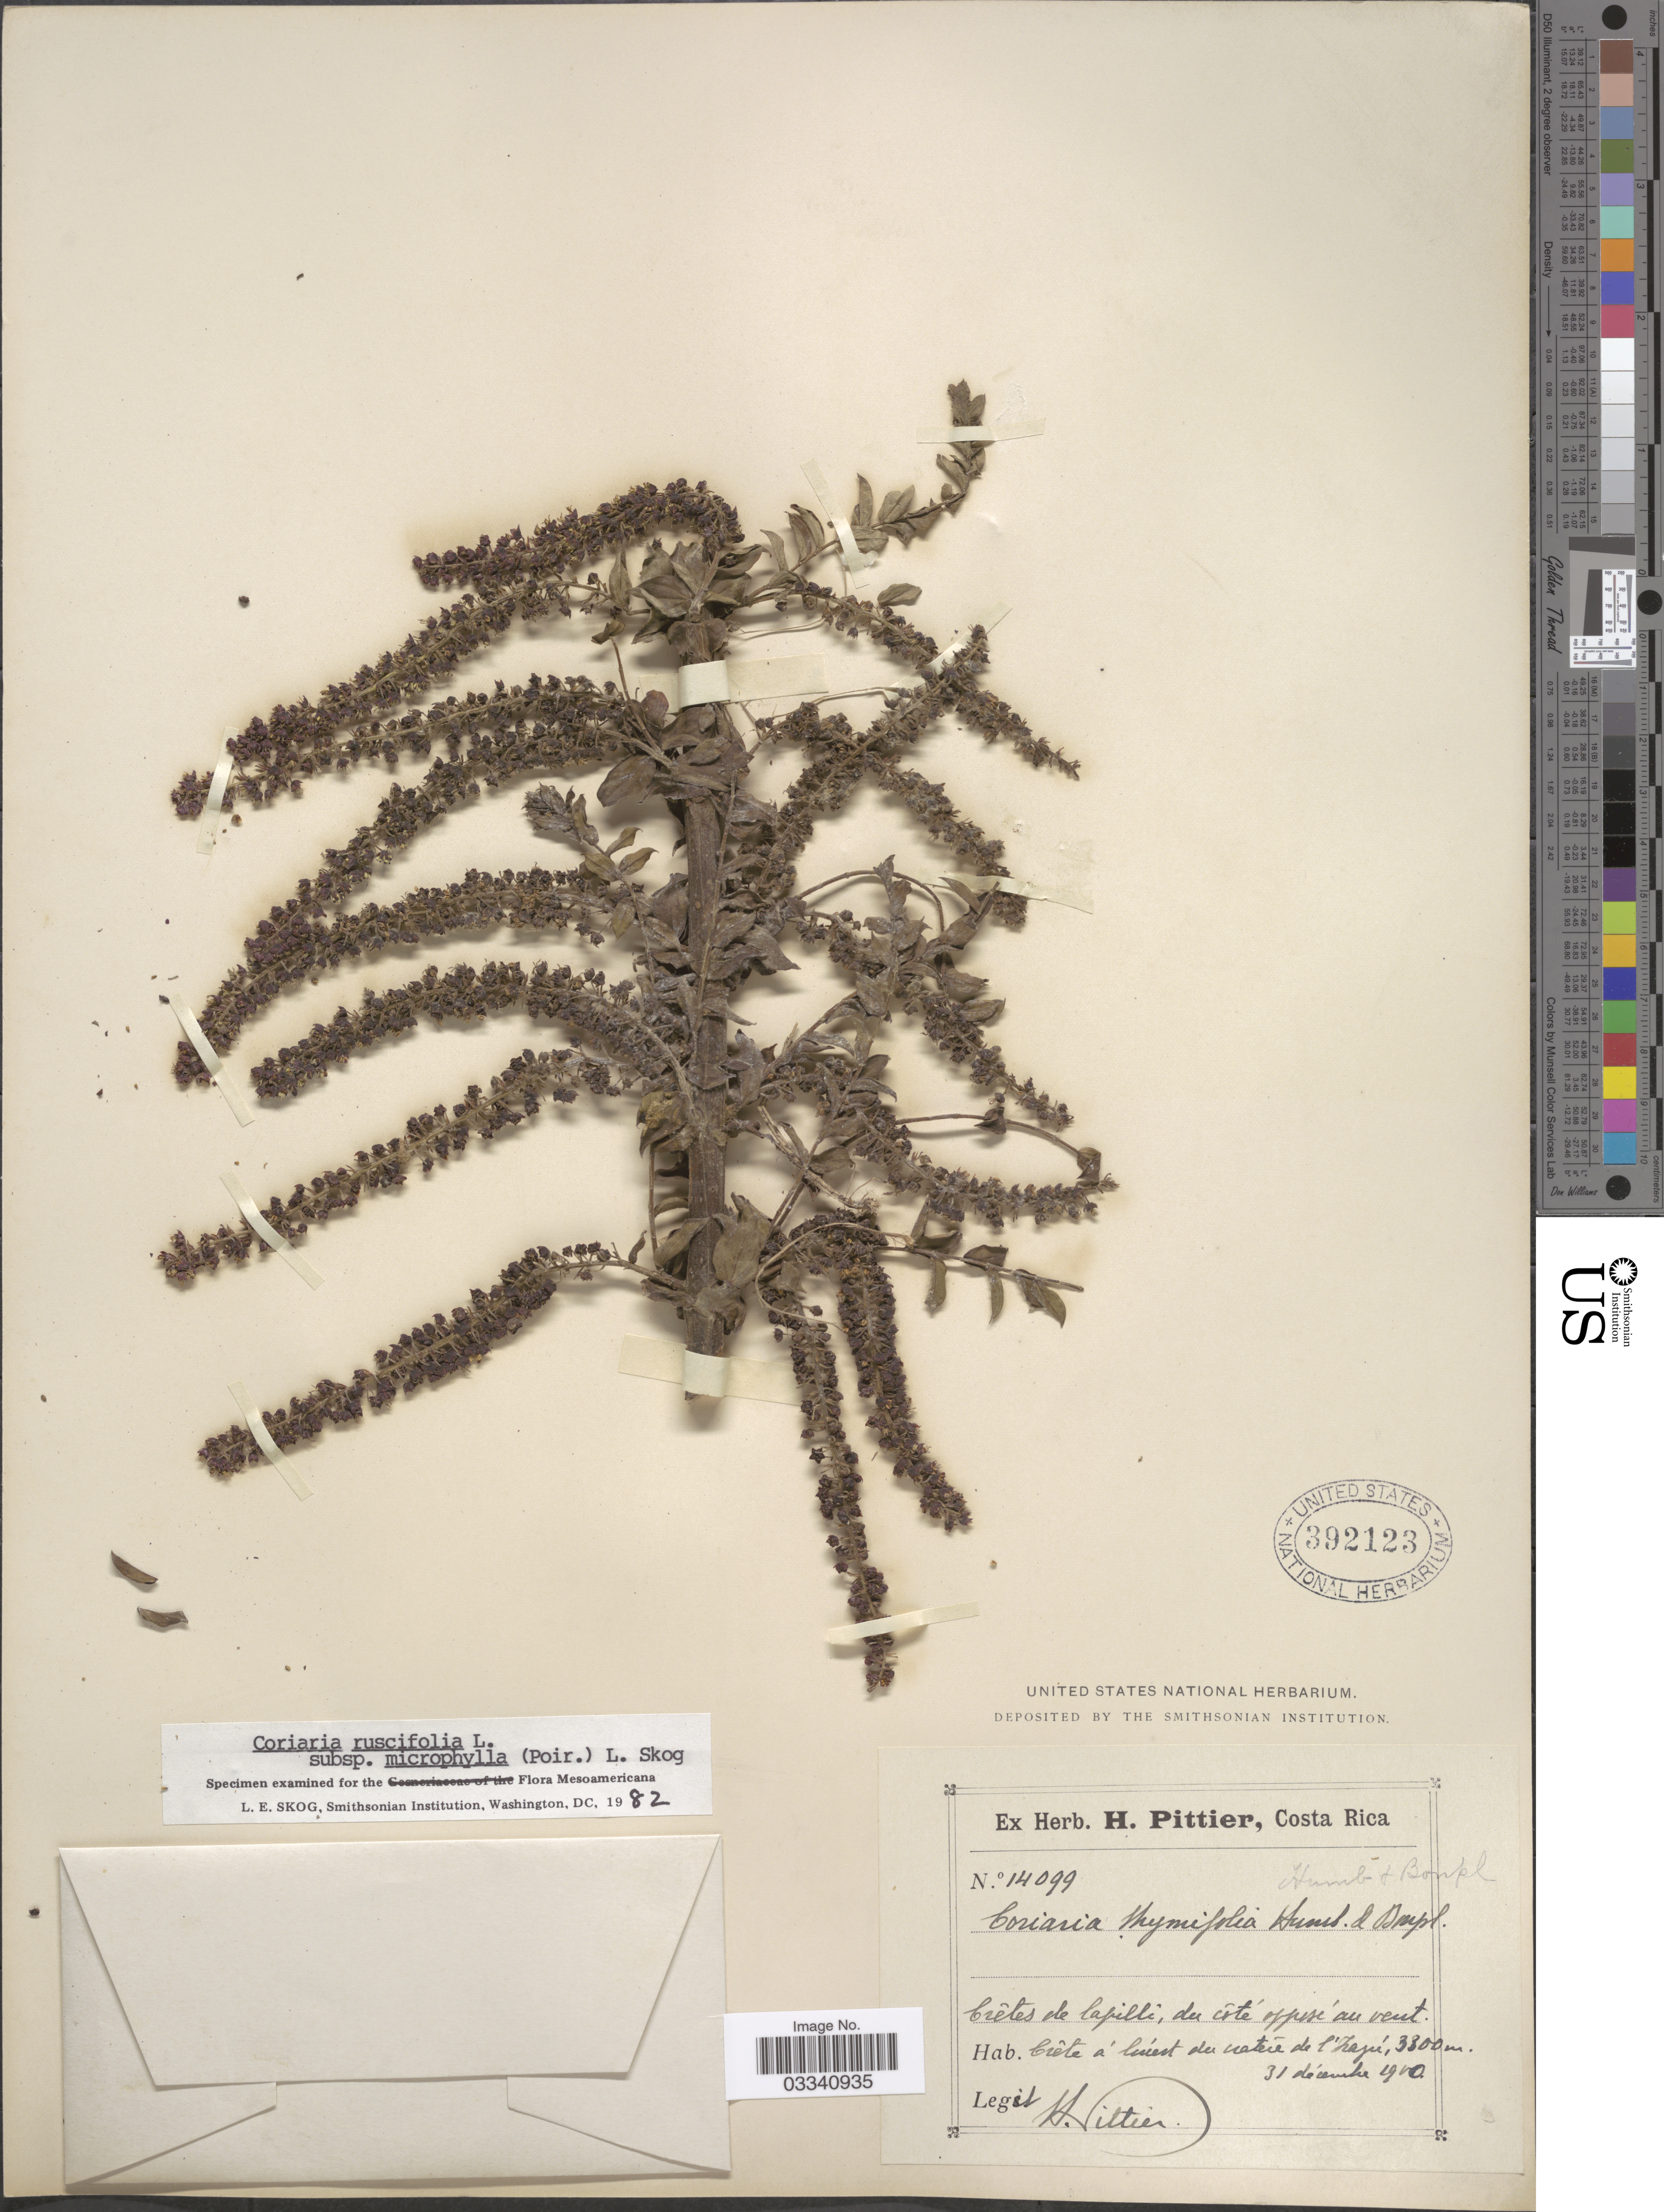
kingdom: Plantae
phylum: Tracheophyta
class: Magnoliopsida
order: Cucurbitales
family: Coriariaceae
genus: Coriaria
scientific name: Coriaria ruscifolia subsp. microphylla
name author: (Poir.) L.E. Skog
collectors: H. F. Pittier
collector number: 14099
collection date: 1910-12-31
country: Costa Rica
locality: Crête á l'ouest des crateré de l'Irazú [west ridge of crater of the Irazu]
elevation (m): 3300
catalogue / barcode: US 392123